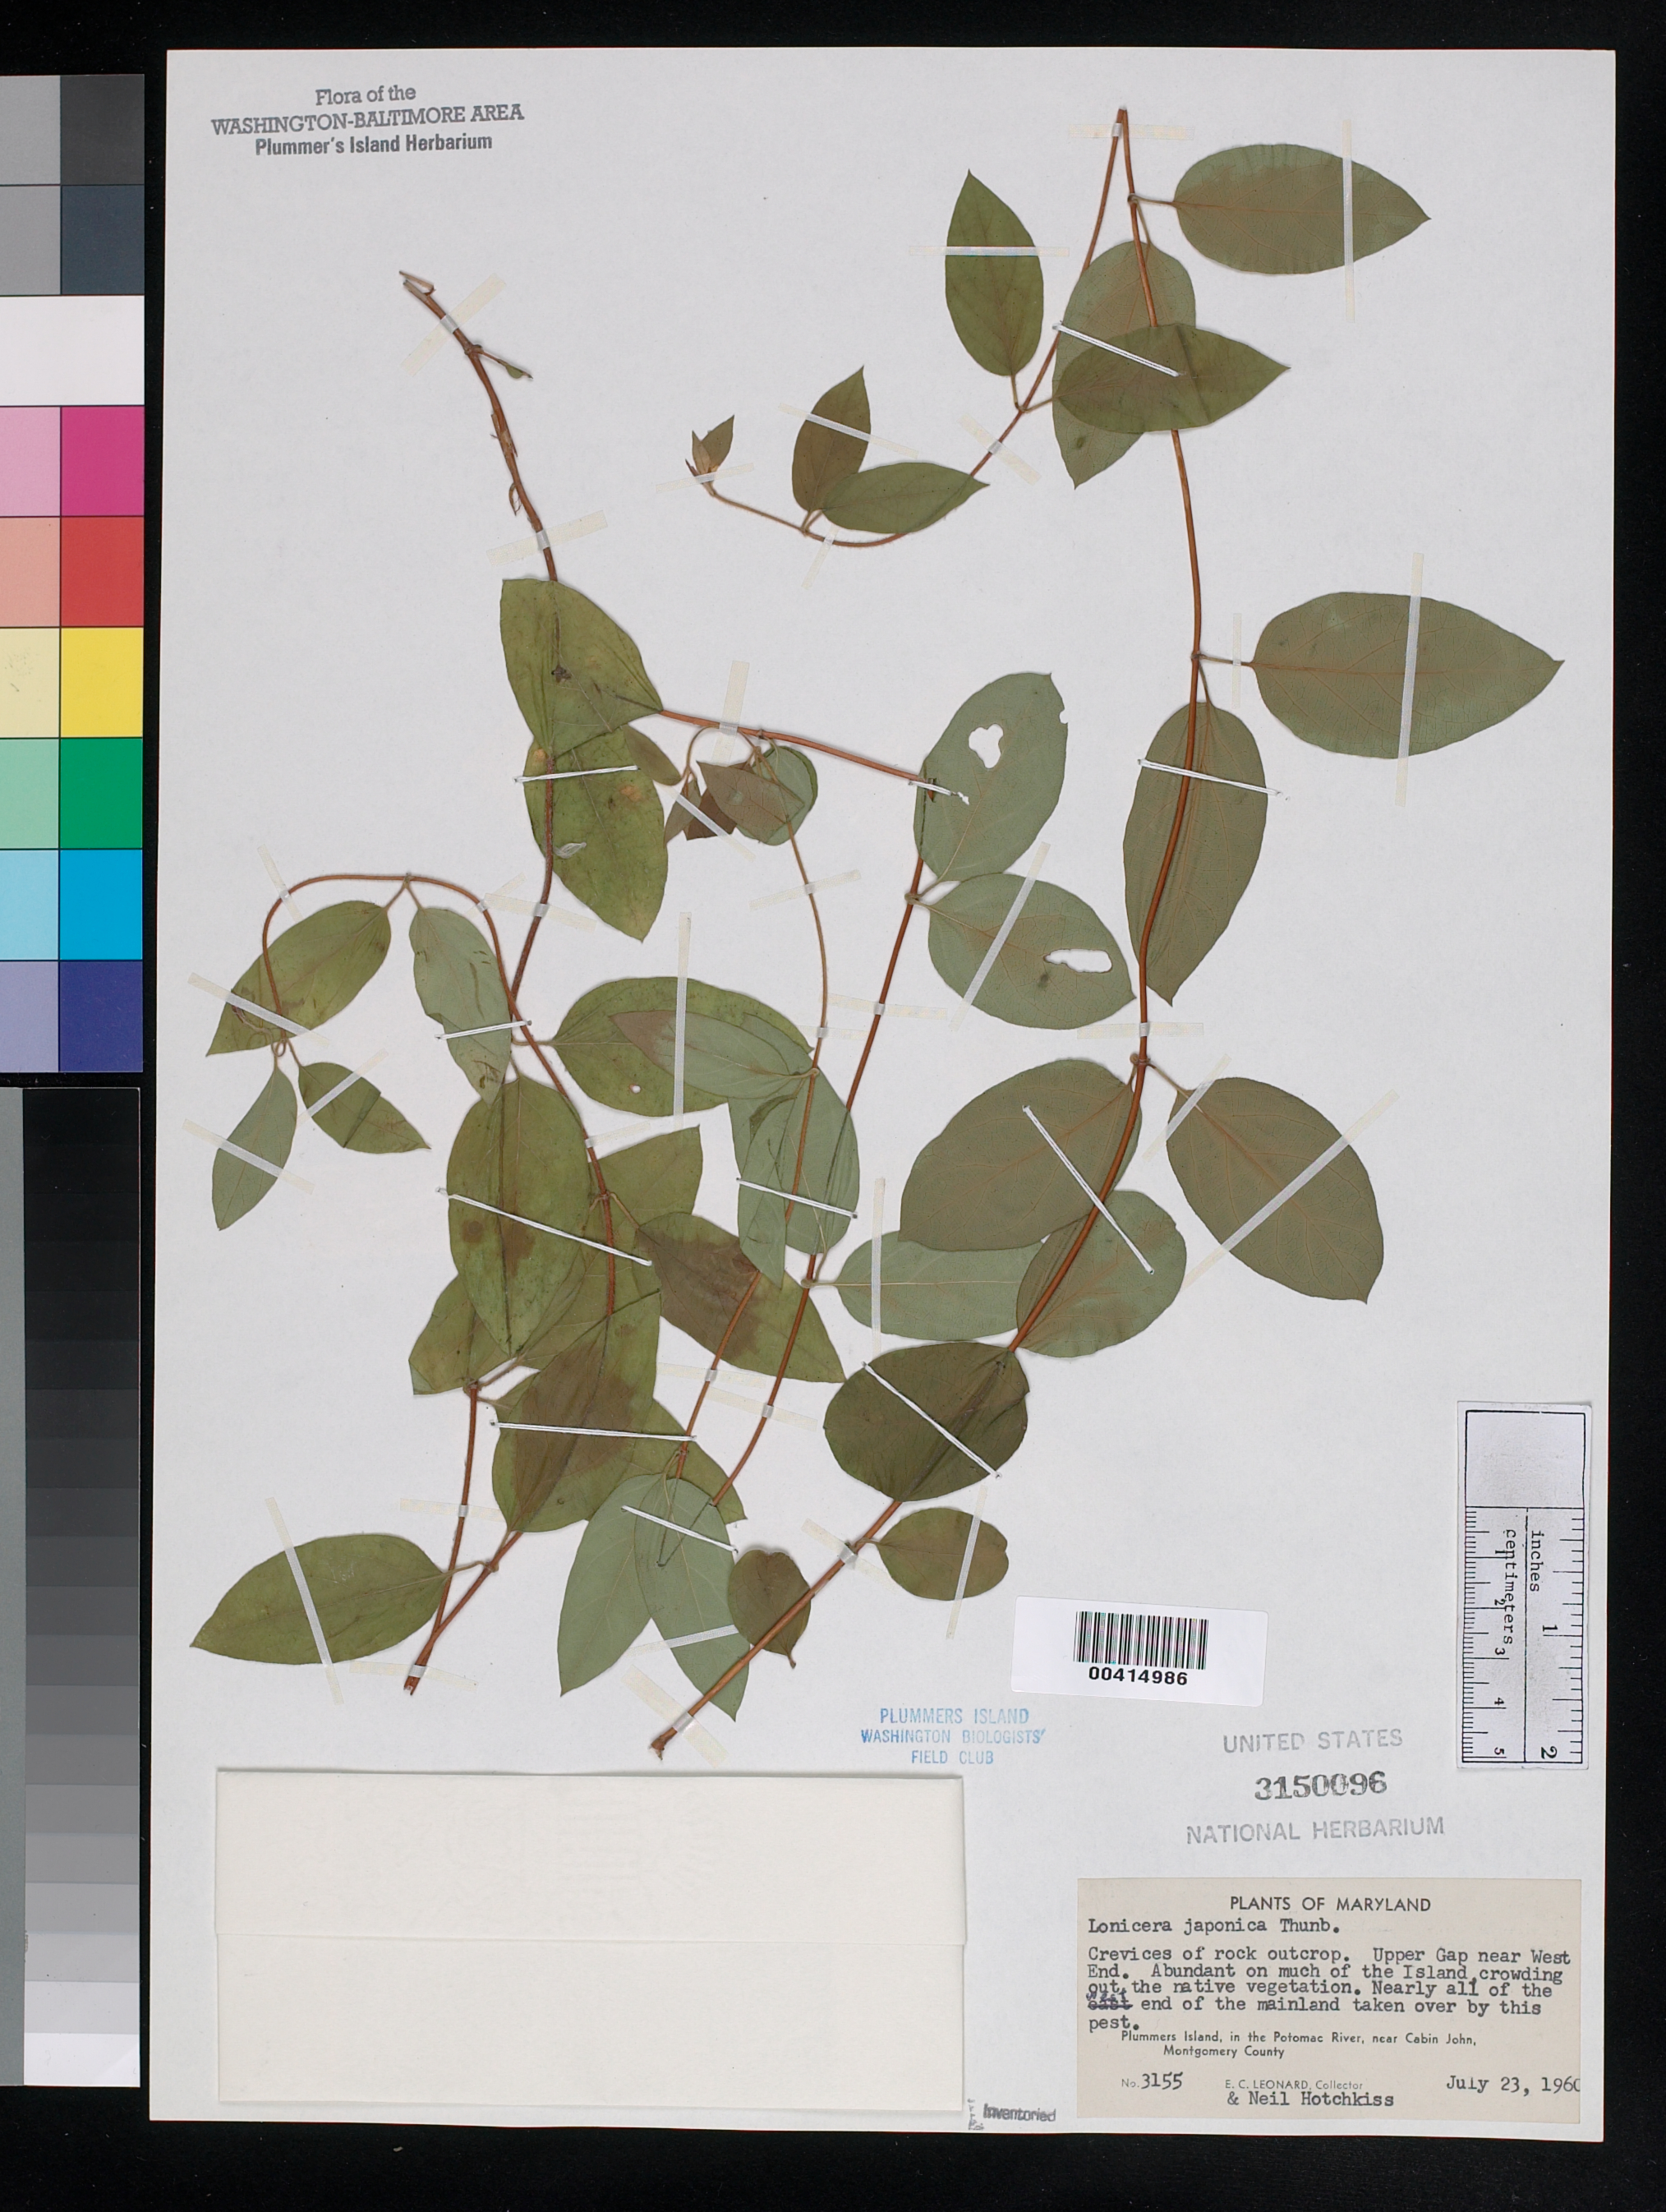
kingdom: Plantae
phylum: Tracheophyta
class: Magnoliopsida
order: Dipsacales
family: Caprifoliaceae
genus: Lonicera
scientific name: Lonicera japonica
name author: Thunb.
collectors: E. C. Leonard & N. Hotchkiss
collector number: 3155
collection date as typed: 23 Jul 1960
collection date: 1960-07-23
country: United States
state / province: Maryland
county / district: Montgomery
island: Plummers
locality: Plummer's Island; Upper Gap near west end C. & O. Canal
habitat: Crevices of rock outcrop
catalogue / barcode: US 3150096